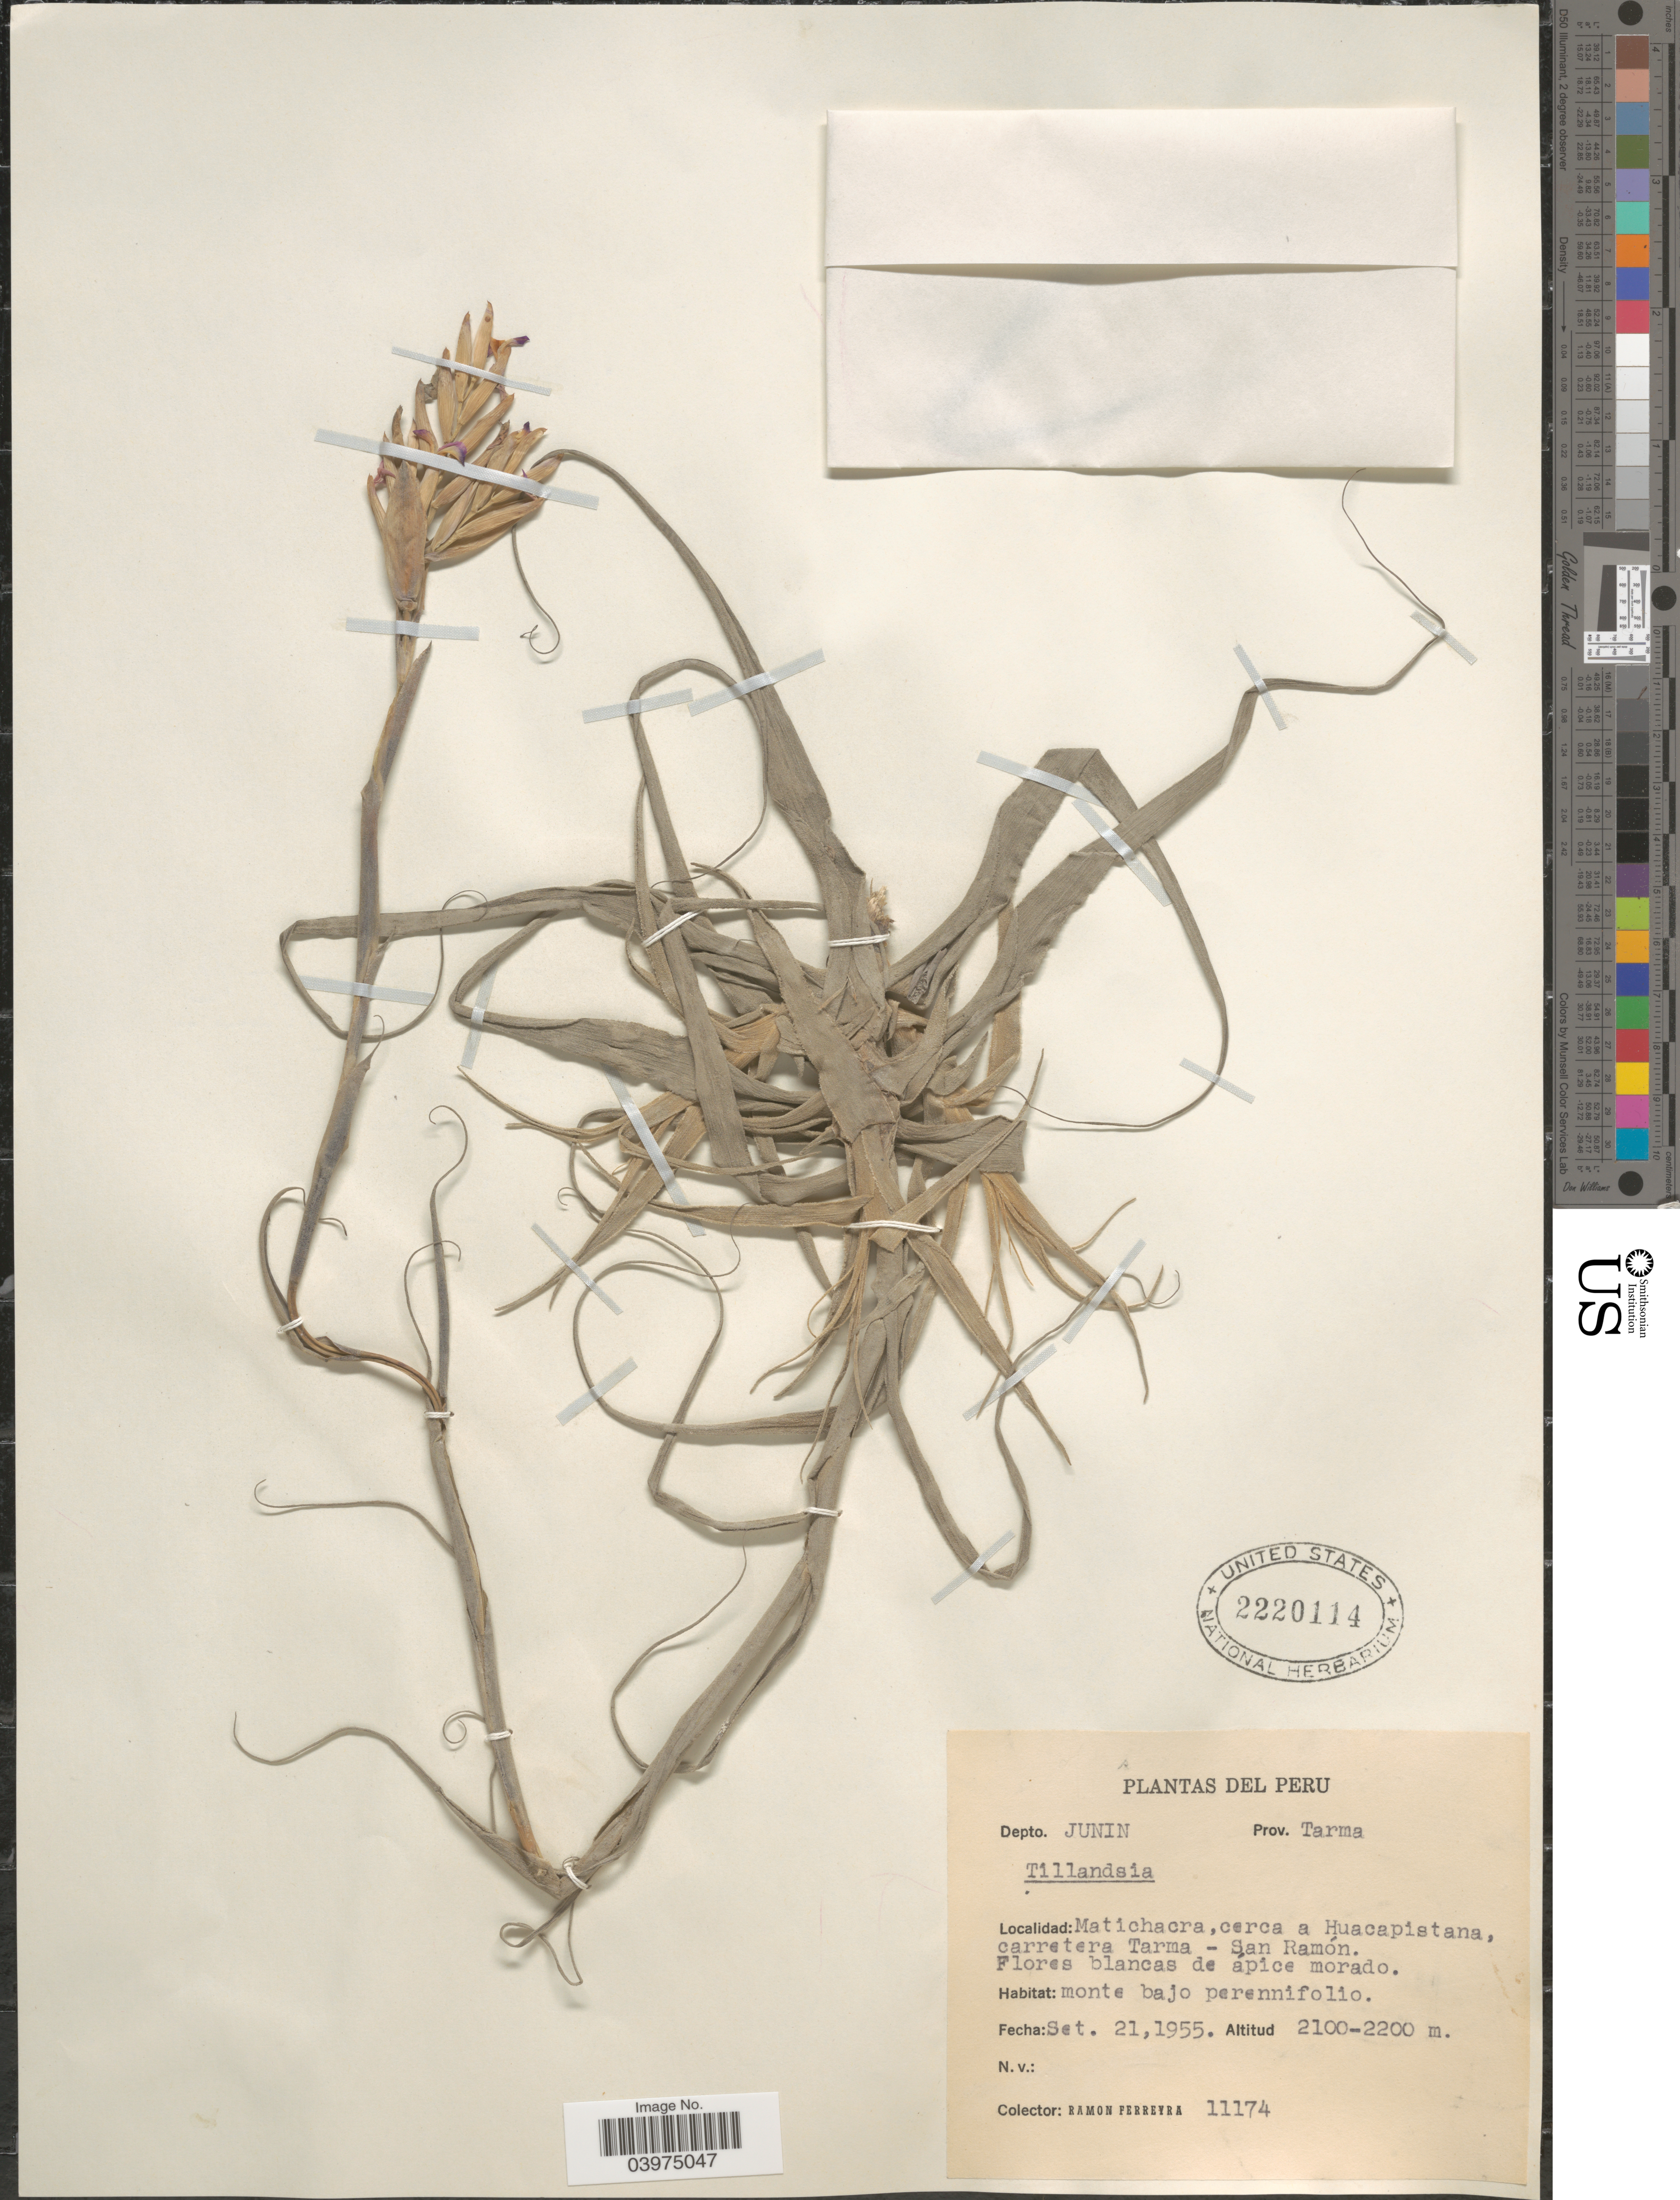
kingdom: Plantae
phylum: Tracheophyta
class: Liliopsida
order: Poales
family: Bromeliaceae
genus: Tillandsia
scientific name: Tillandsia sp.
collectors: R. A. Ferreyra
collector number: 11174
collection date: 1955-09-21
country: Peru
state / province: Junín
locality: Depto. Junin. Prov. Tarma. Matichacra, cerca a Huacapistana, carretera Tarma - San Ramón.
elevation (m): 2100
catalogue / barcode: US 2220114